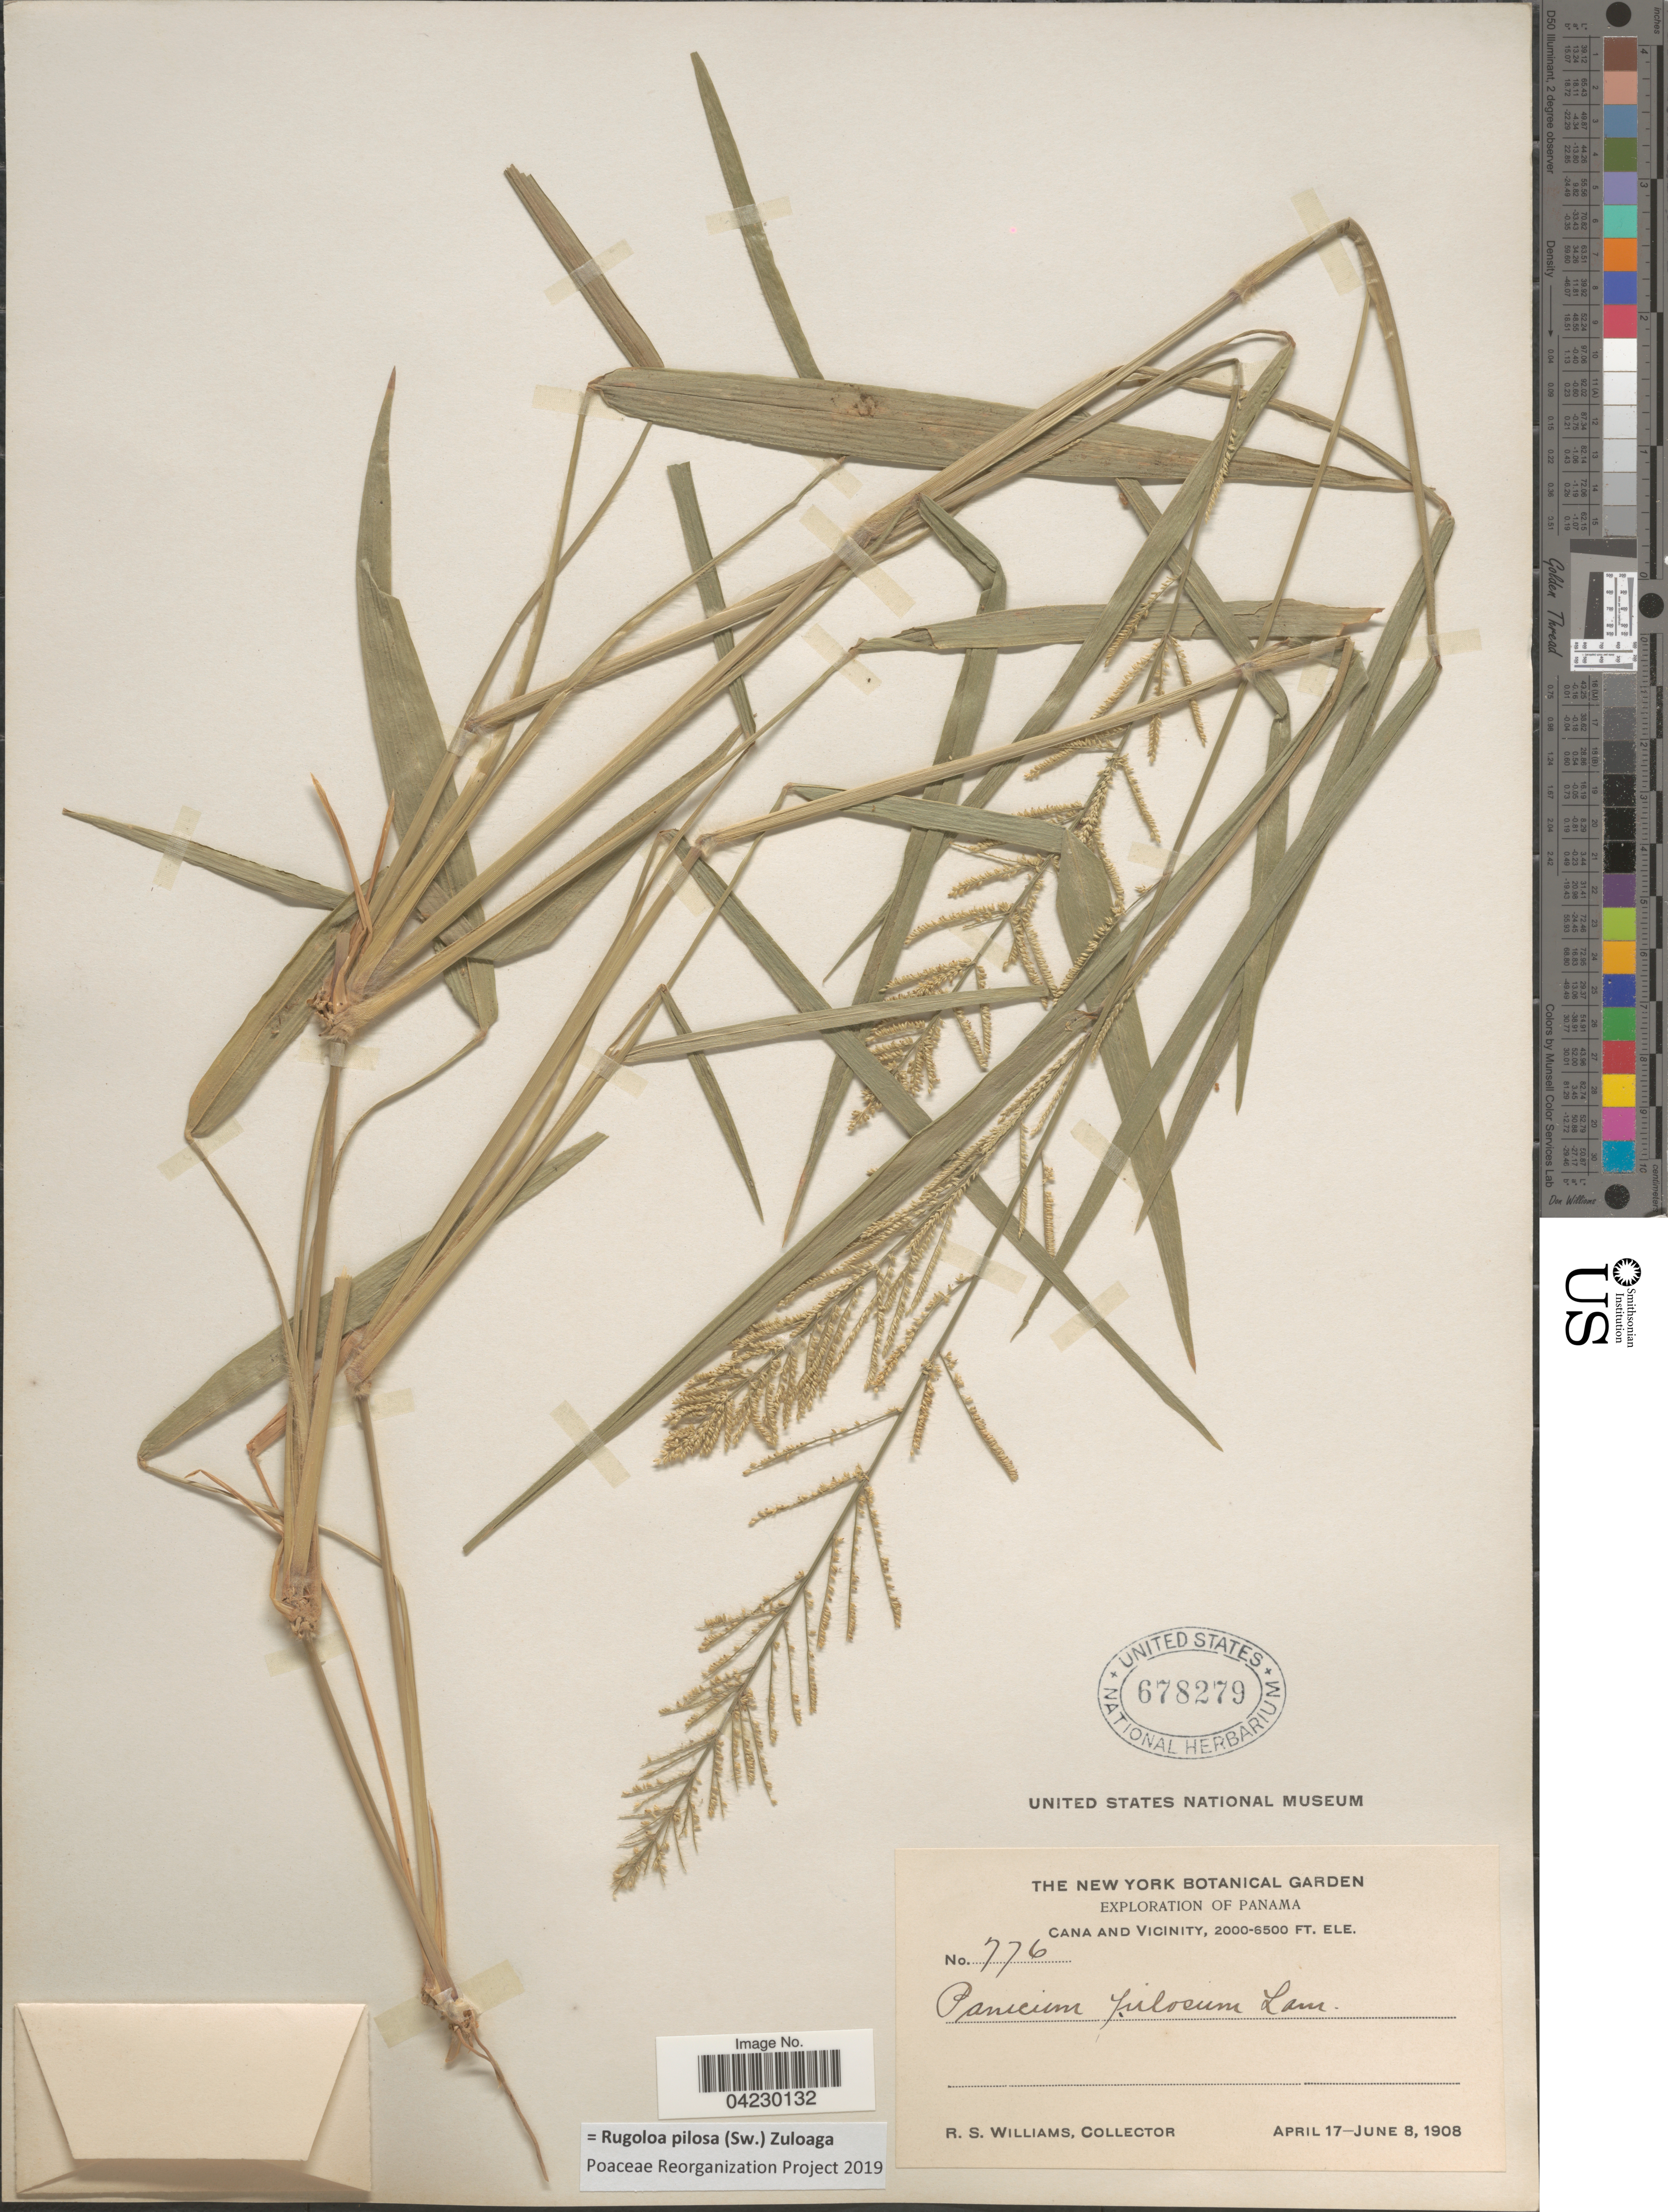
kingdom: Plantae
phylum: Tracheophyta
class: Liliopsida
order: Poales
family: Poaceae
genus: Rugoloa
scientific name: Rugoloa pilosa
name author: (Sw.) Zuloaga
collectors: R. S. Williams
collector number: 776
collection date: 1908-04-17/1908-06-08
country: Panama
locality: Exploration of Panama. Cana and Vicinity.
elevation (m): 610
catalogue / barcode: US 678279